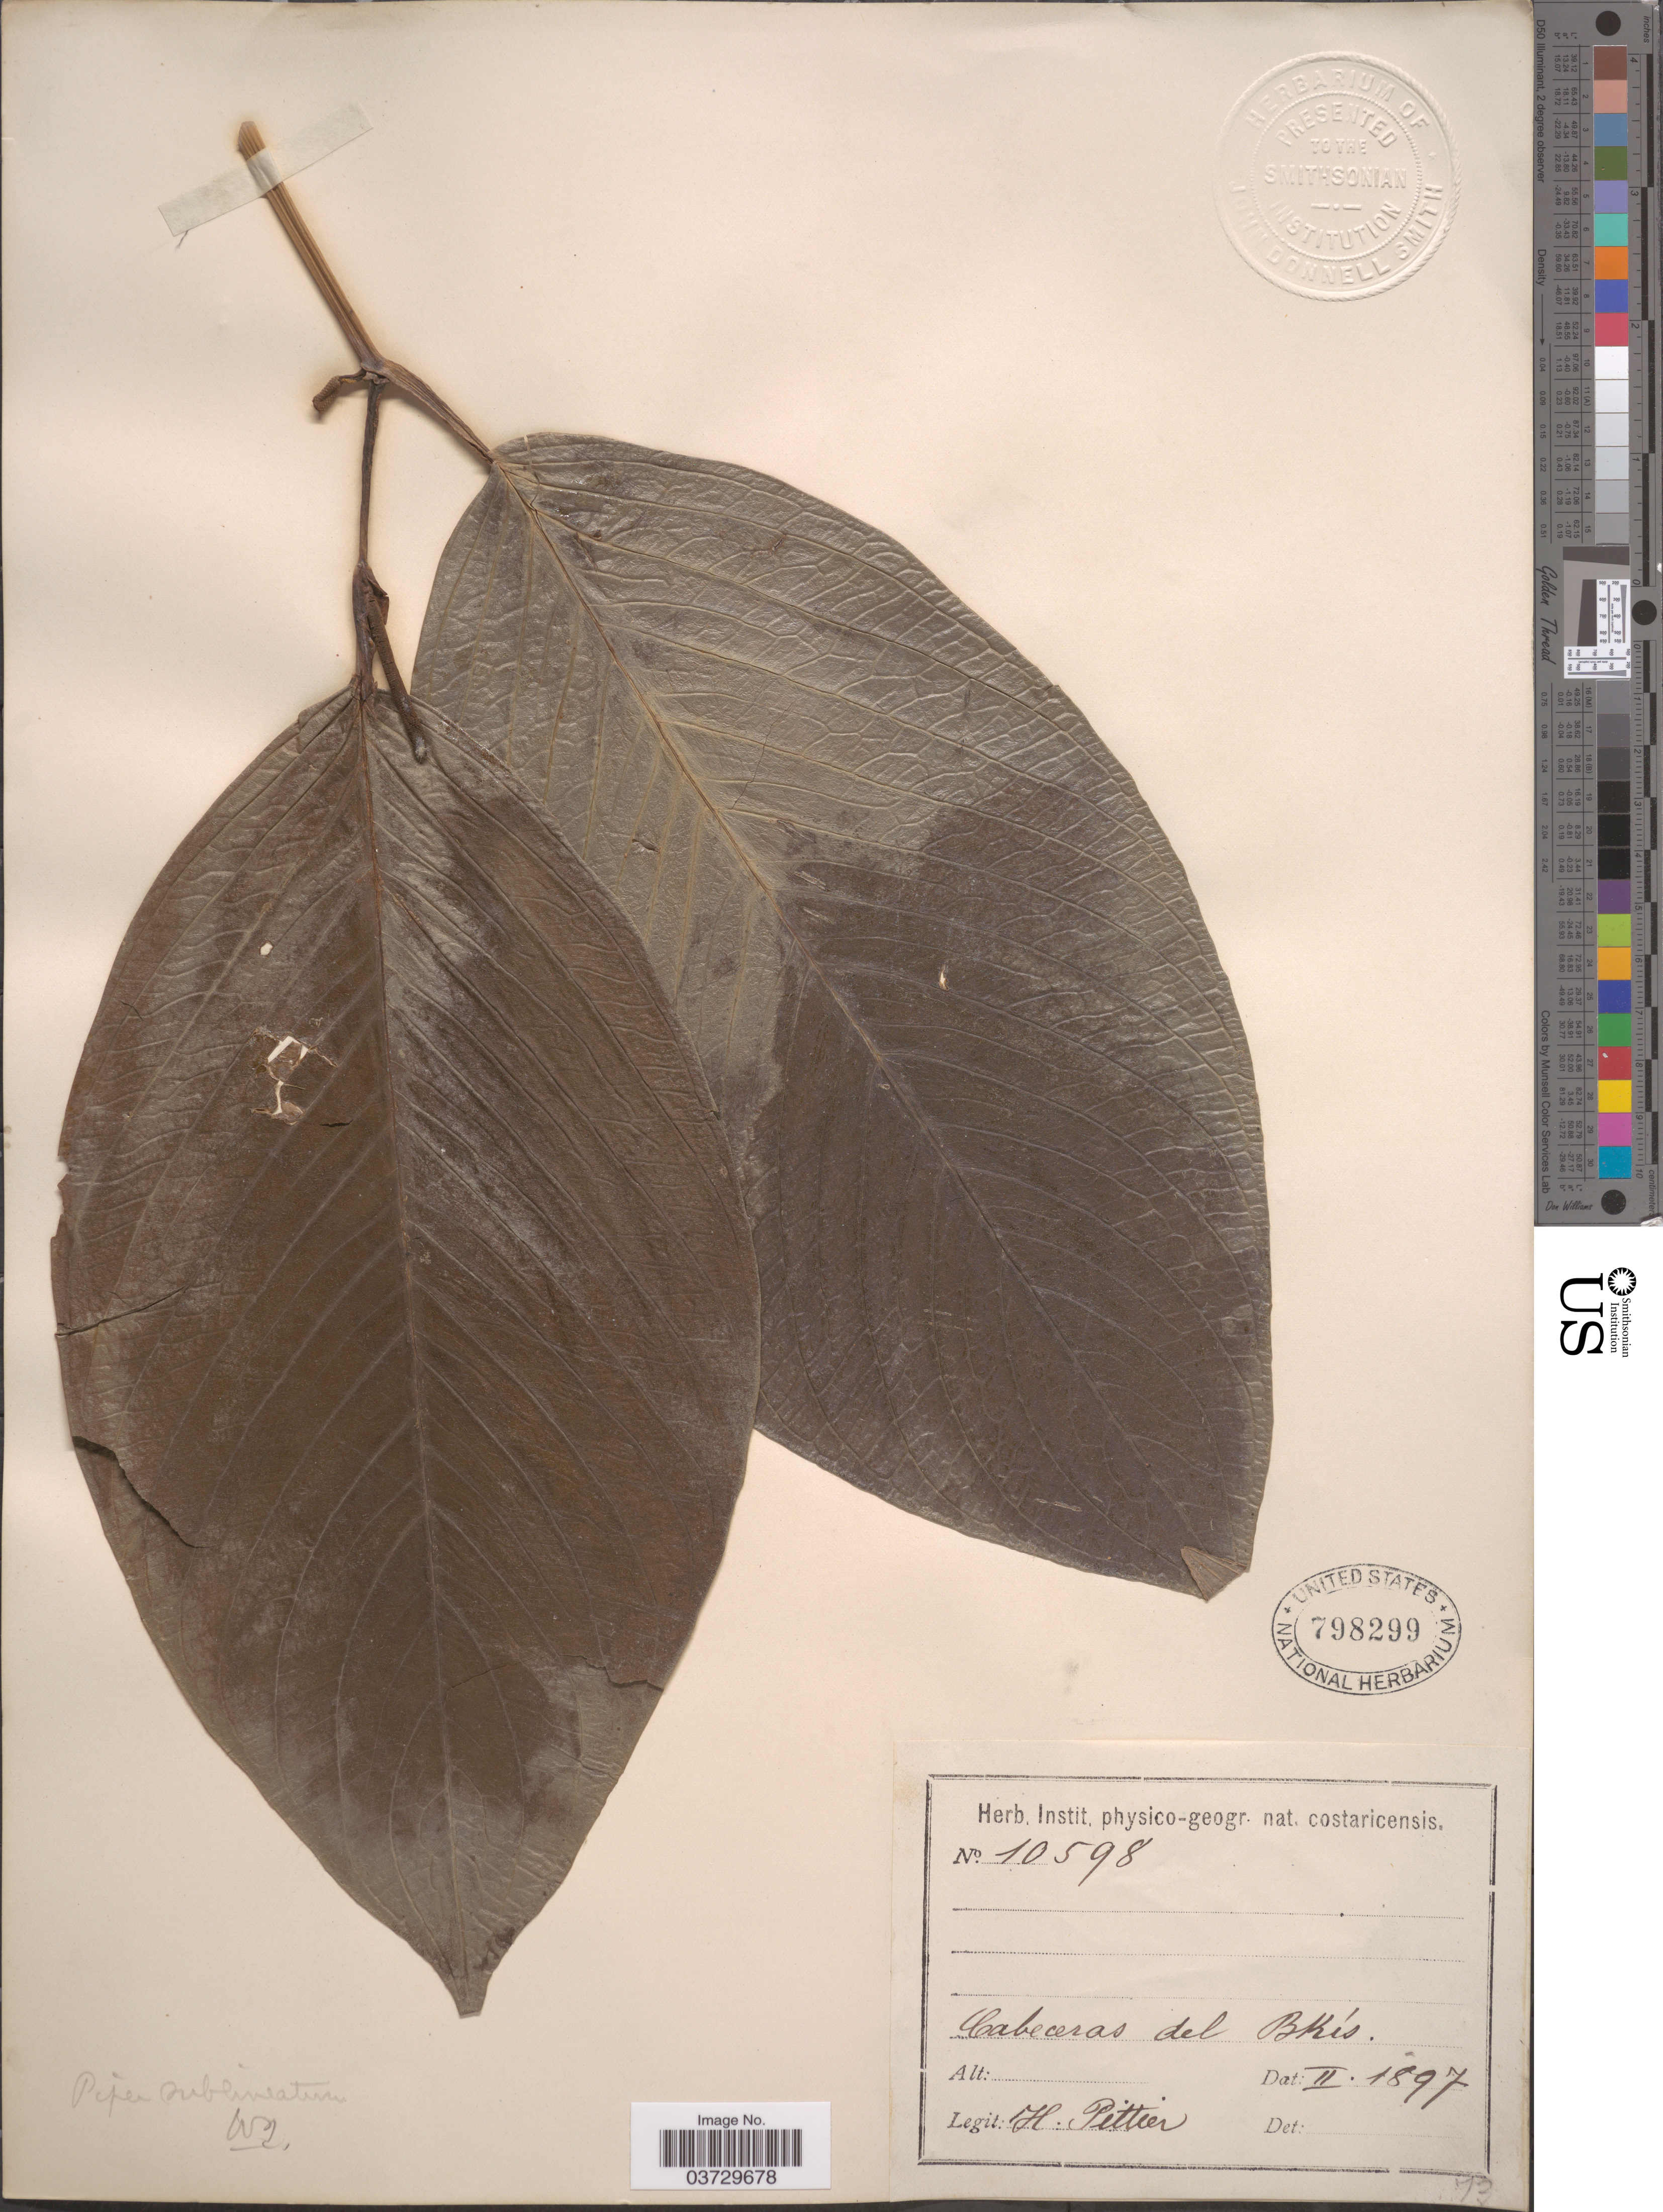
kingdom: Plantae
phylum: Tracheophyta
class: Magnoliopsida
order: Piperales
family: Piperaceae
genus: Piper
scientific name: Piper sublineatum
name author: Kuntze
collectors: H. F. Pittier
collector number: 10598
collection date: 1897-02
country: Costa Rica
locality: Cabeceras del Bkís.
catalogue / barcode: US 798299